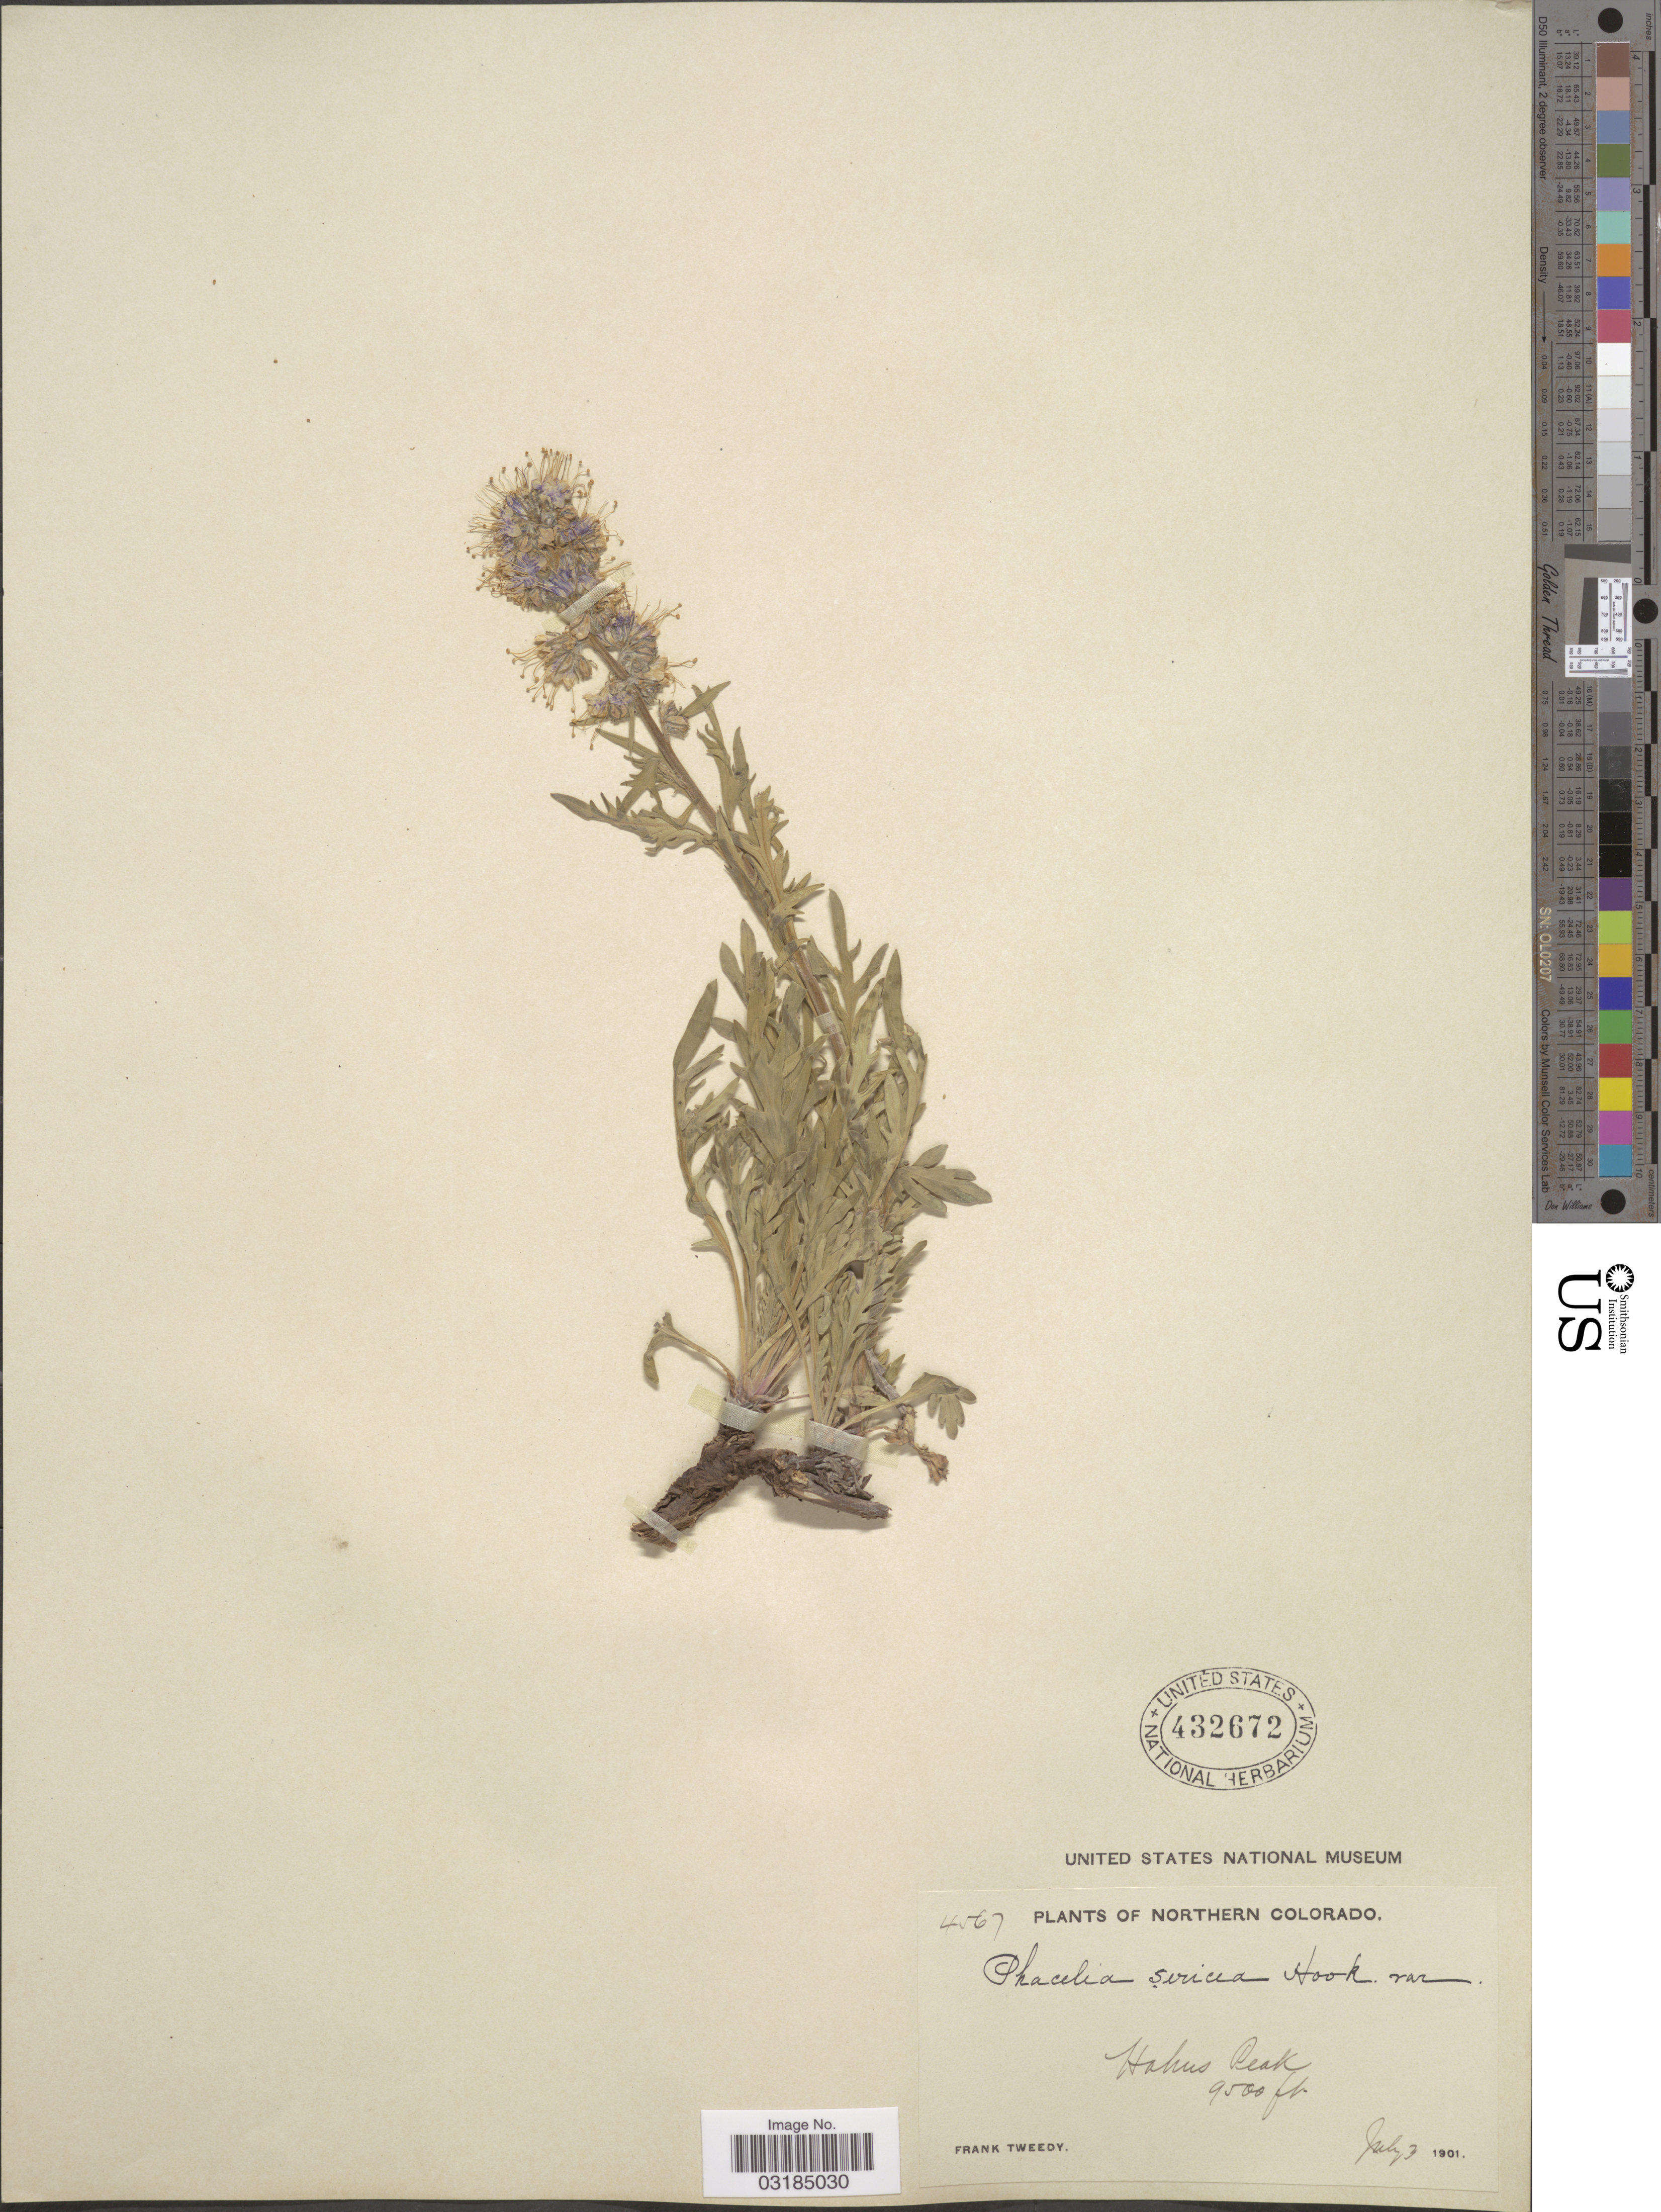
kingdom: Plantae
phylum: Tracheophyta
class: Magnoliopsida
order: Boraginales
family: Hydrophyllaceae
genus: Phacelia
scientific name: Phacelia ciliosa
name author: Rydb.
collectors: F. Tweedy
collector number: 4567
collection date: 1901-07-03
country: United States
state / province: Colorado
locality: Northern Colorado. Hahns Peak.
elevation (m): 2896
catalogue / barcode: US 432672